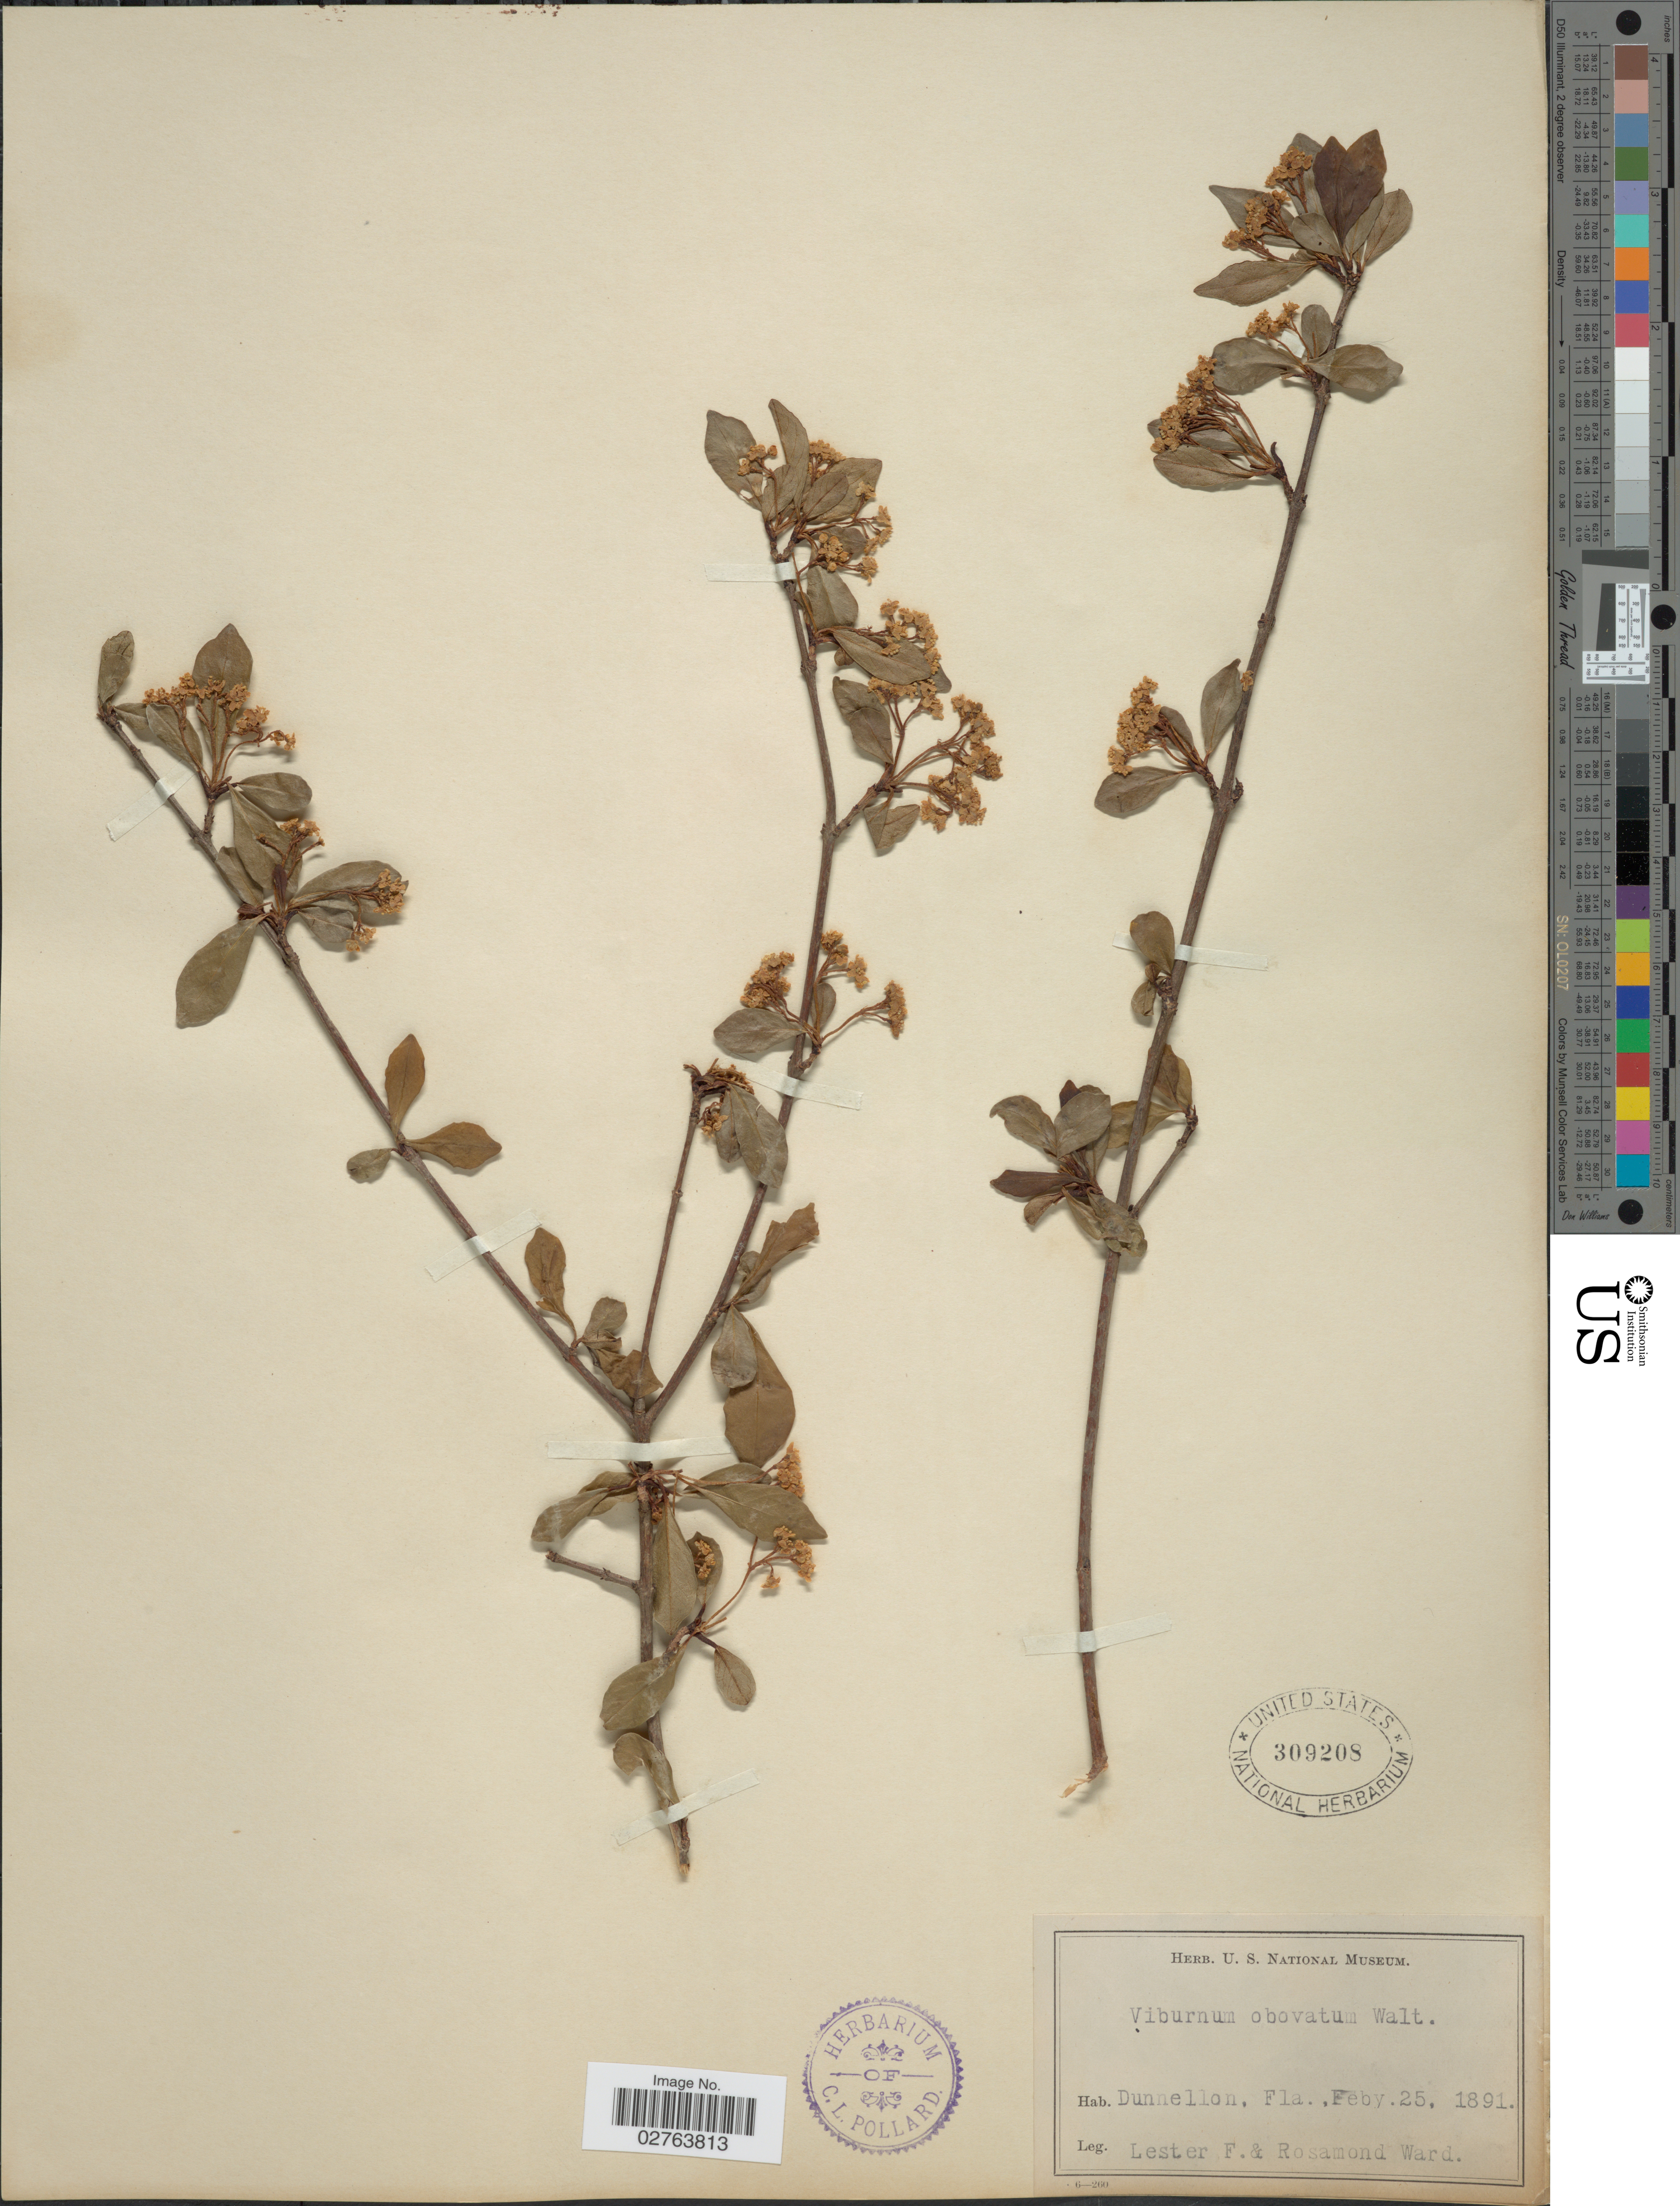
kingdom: Plantae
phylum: Tracheophyta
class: Magnoliopsida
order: Dipsacales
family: Viburnaceae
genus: Viburnum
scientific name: Viburnum obovatum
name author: Walter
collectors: L. F. Ward & R. Ward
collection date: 1891-02-25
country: United States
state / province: Florida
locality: Dunnellon.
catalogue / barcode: US 309208